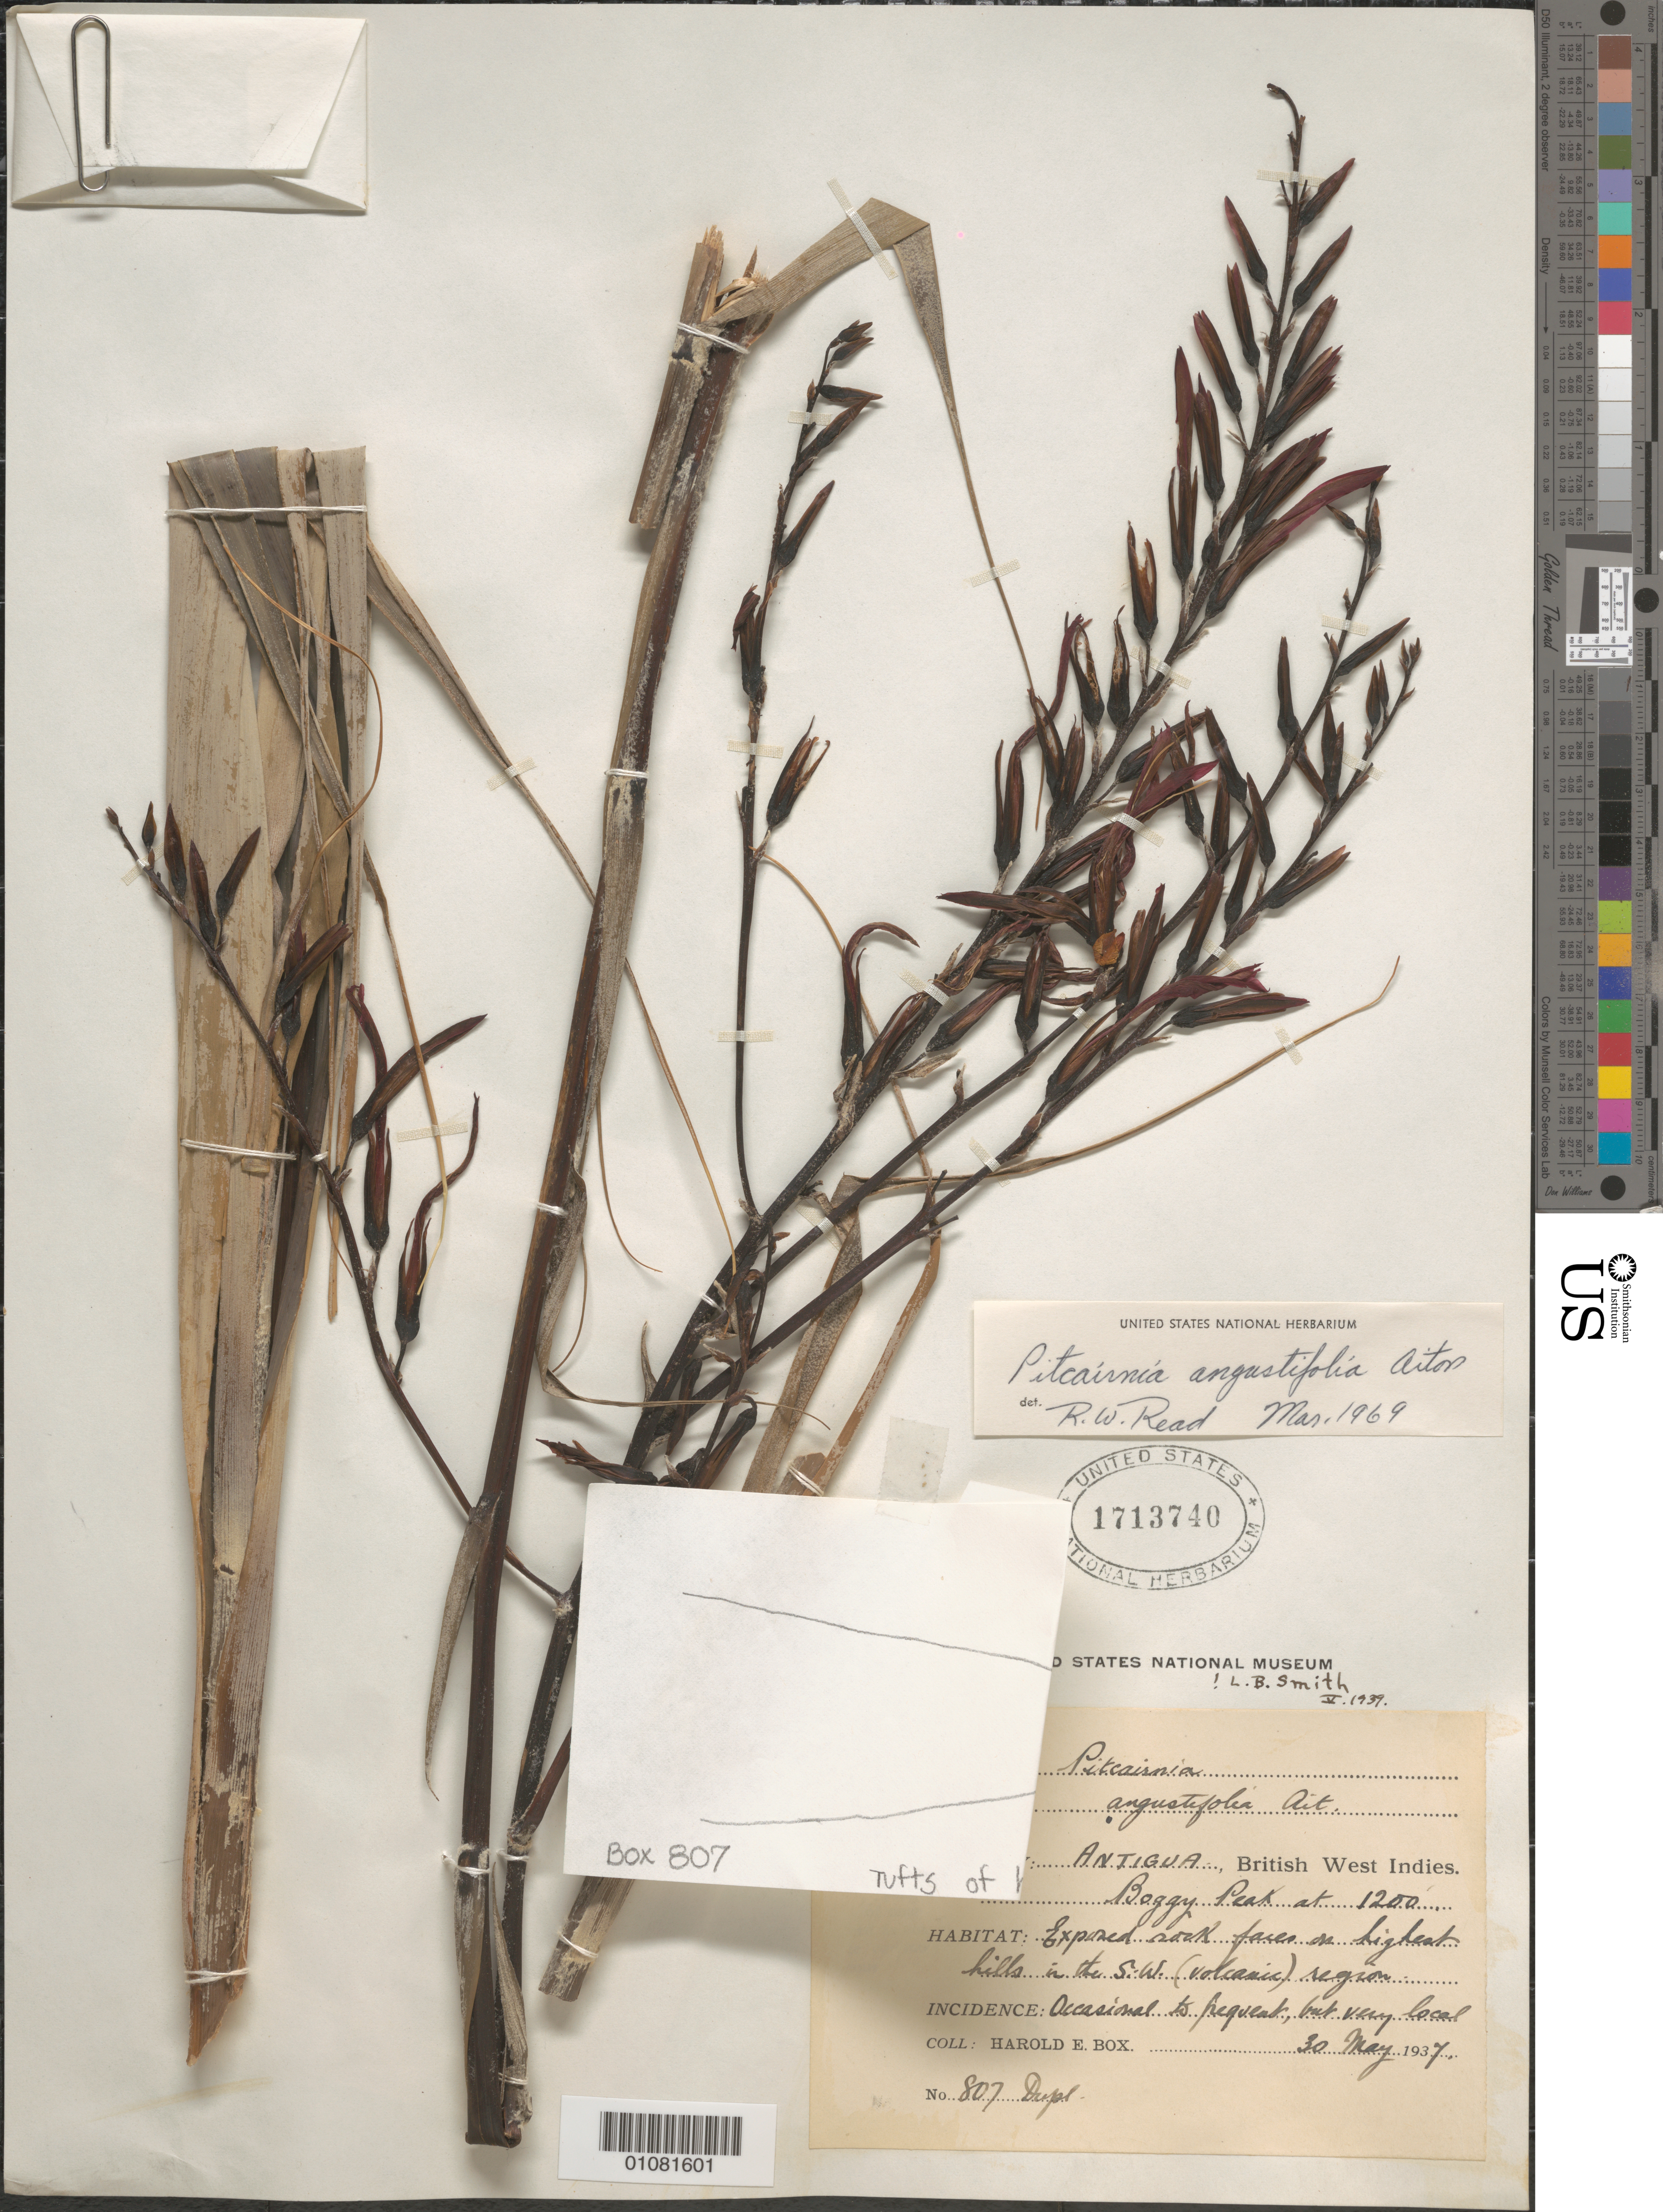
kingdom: Plantae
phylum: Tracheophyta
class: Liliopsida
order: Poales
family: Bromeliaceae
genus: Pitcairnia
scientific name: Pitcairnia angustifolia var. angustifolia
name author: Sol. ex Aiton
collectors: H. E. Box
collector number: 807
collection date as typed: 30 May 1937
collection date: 1937-05-30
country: Antigua and Barbuda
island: Antigua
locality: Boggy Peak, exposed rock faces on highest hills in the SW (volcanic) region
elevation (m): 366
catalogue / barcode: US 1713740